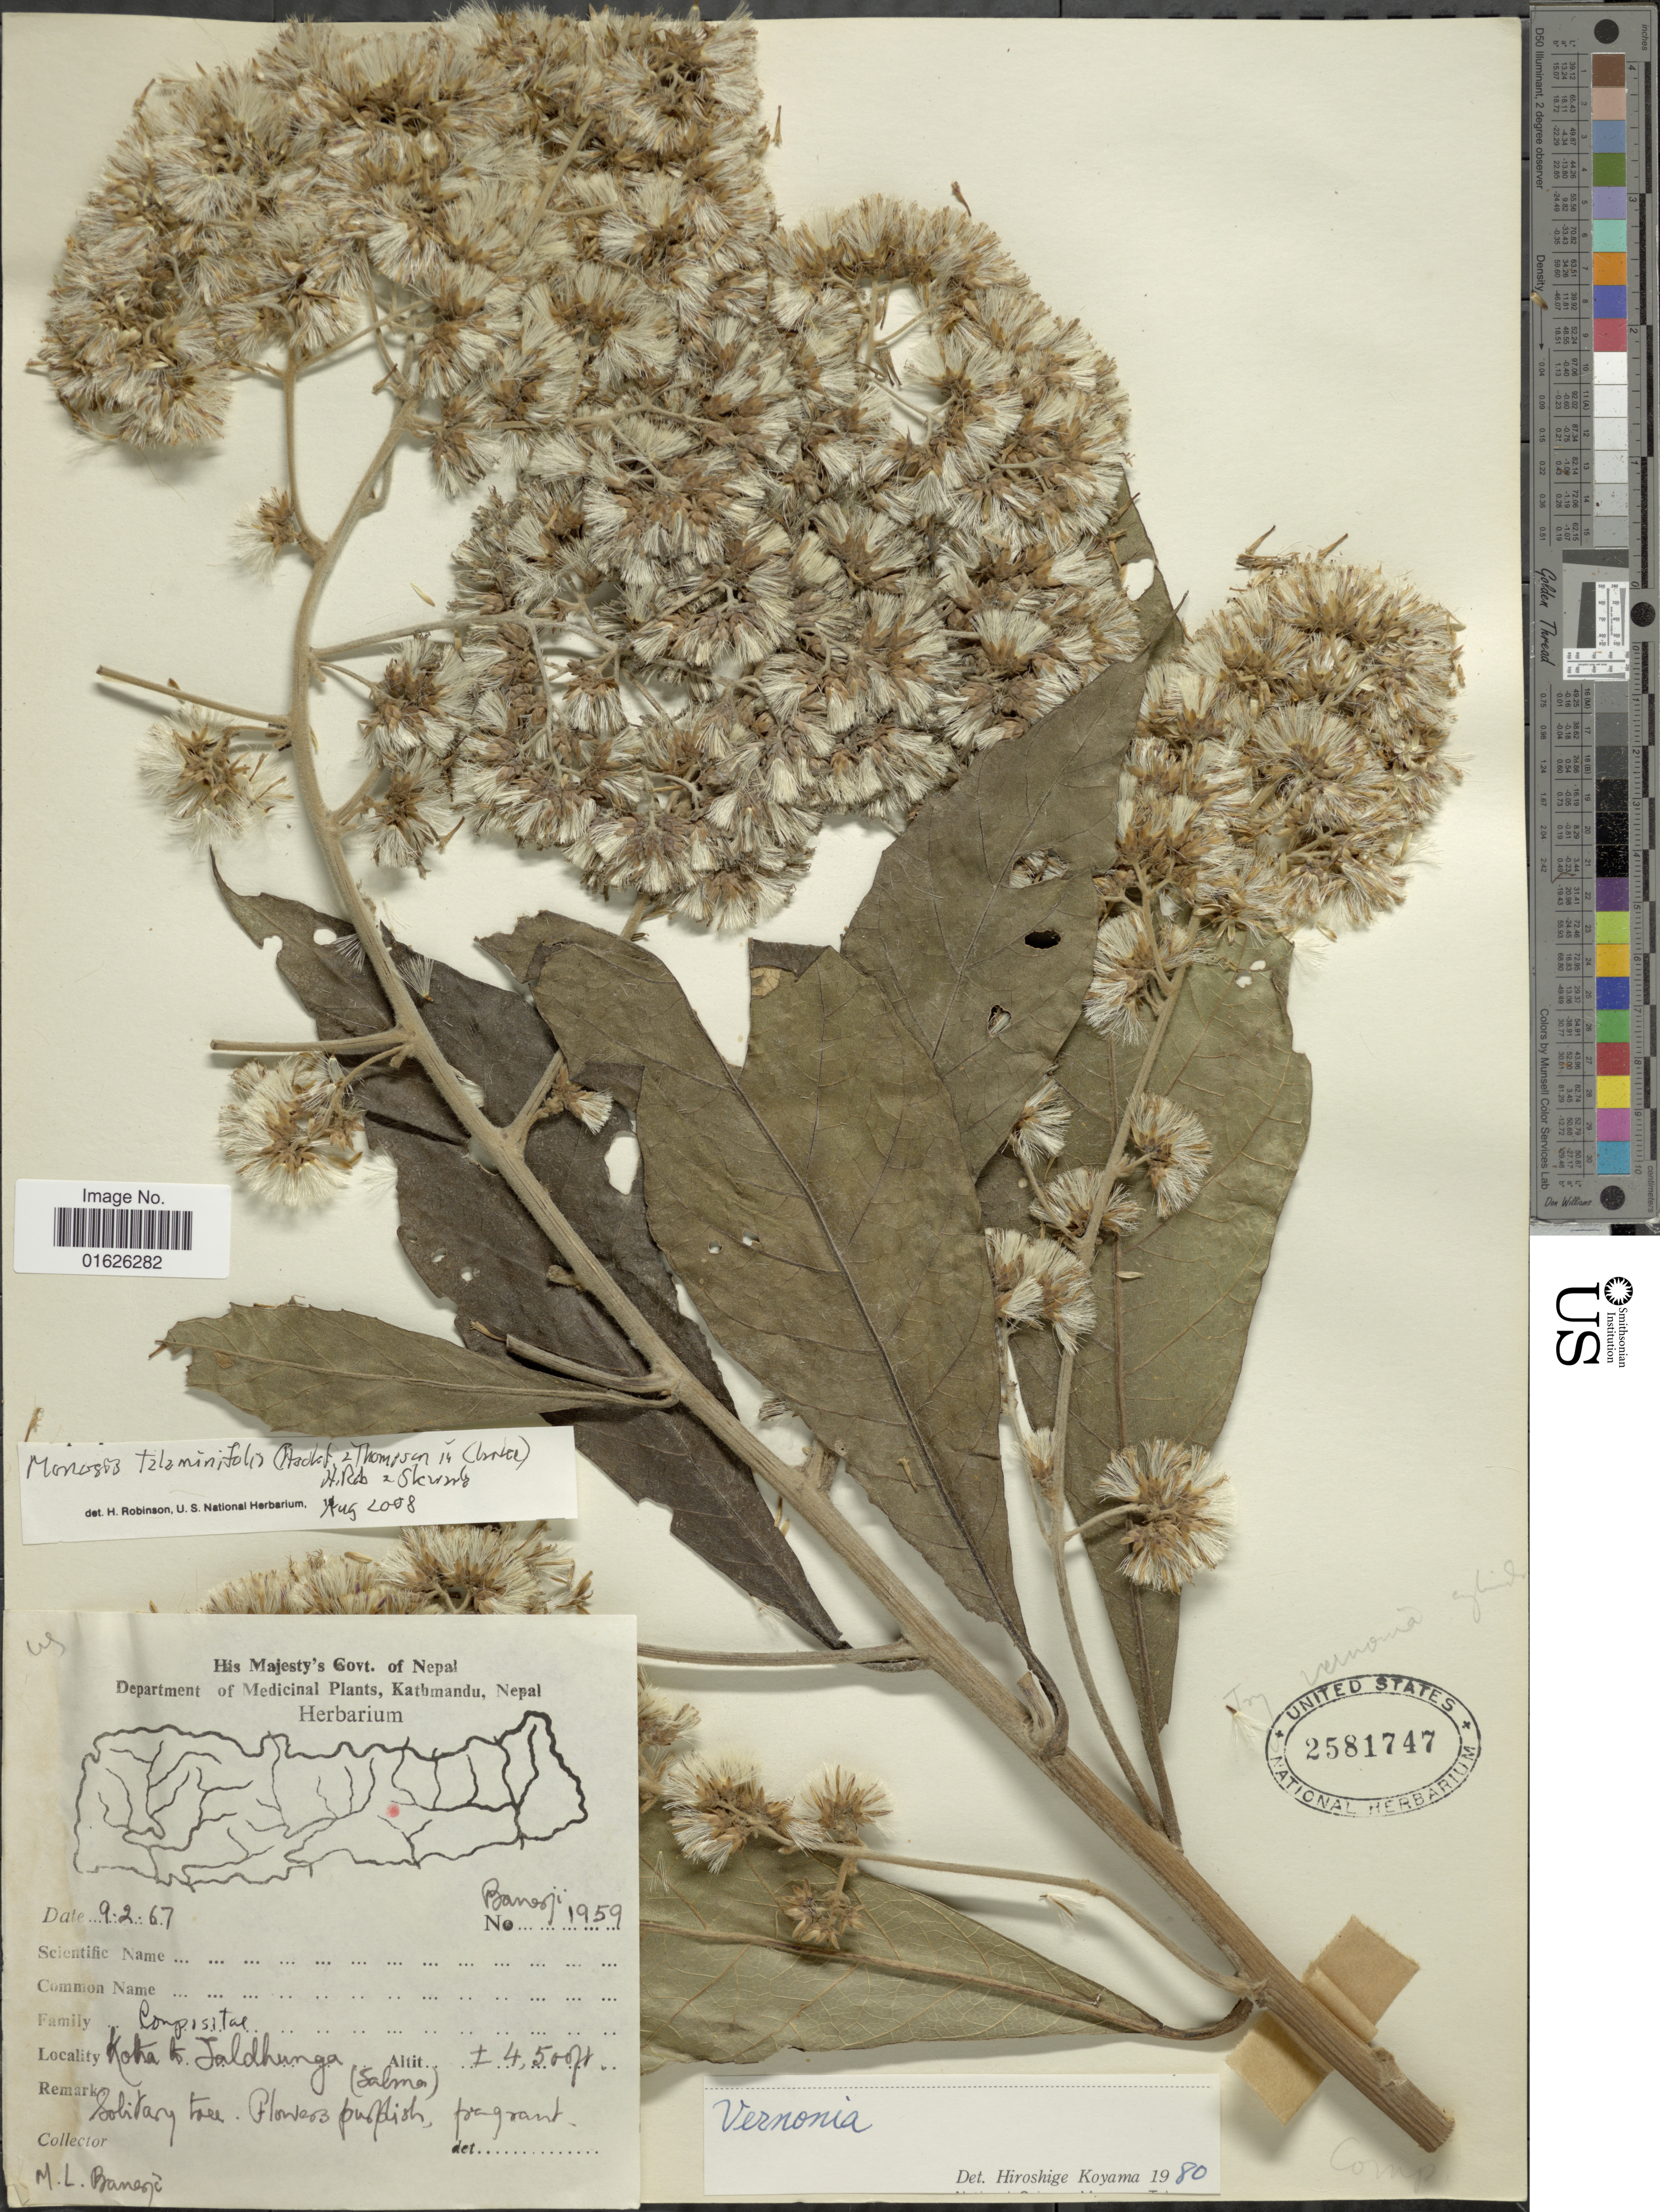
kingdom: Plantae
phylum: Tracheophyta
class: Magnoliopsida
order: Asterales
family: Asteraceae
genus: Monosis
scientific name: Monosis talaumifolia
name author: (Hook. f. & Thomson in C.B. Clarke) H. Rob. & Skvarla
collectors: M. Banerji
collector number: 1959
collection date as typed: Transcribed d/m/y: 9/2/67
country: Nepal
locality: Koha of Jaldhunga ( Salma )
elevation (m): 1372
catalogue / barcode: US 2581747